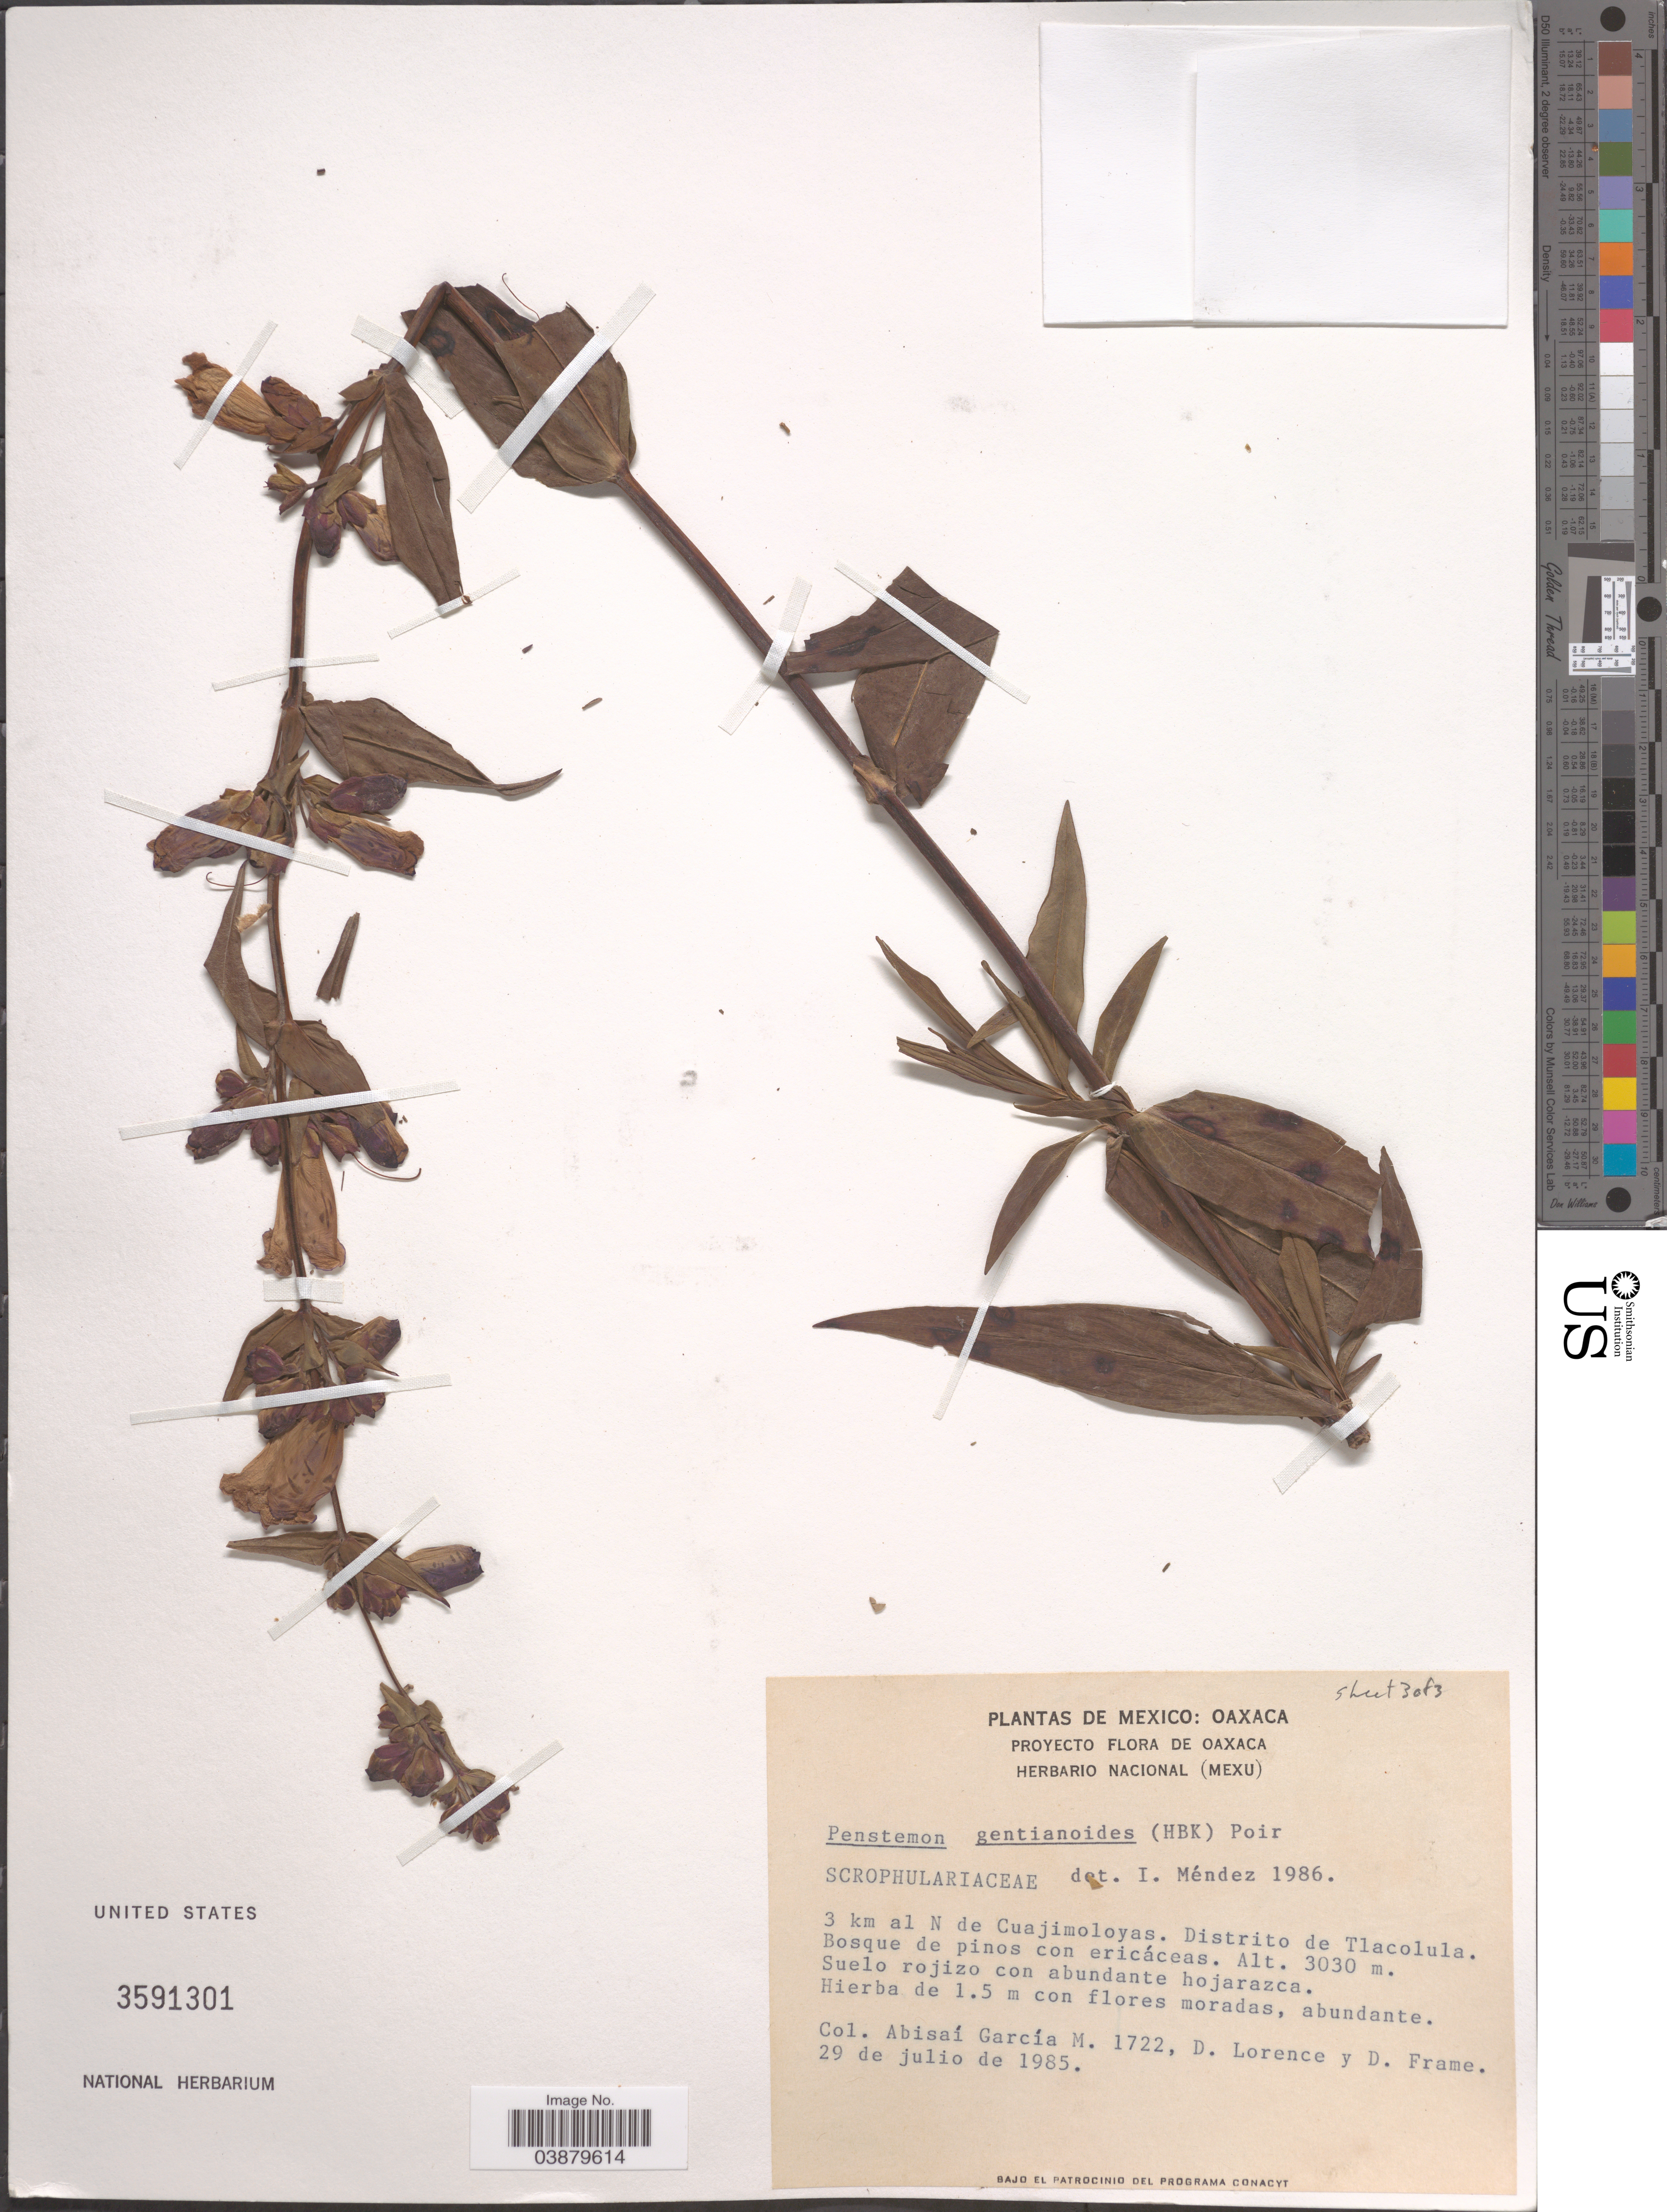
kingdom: Plantae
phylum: Tracheophyta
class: Magnoliopsida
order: Lamiales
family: Plantaginaceae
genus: Penstemon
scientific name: Penstemon gentianoides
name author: (Kunth) Poir.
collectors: A. García M., D. Lorence & D. Frame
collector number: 1722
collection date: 1985-07-29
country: Mexico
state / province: Oaxaca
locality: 3 km al N de Cuajimoloyas. Distrito de Tlacolula.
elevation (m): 3030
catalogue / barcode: US 3591301